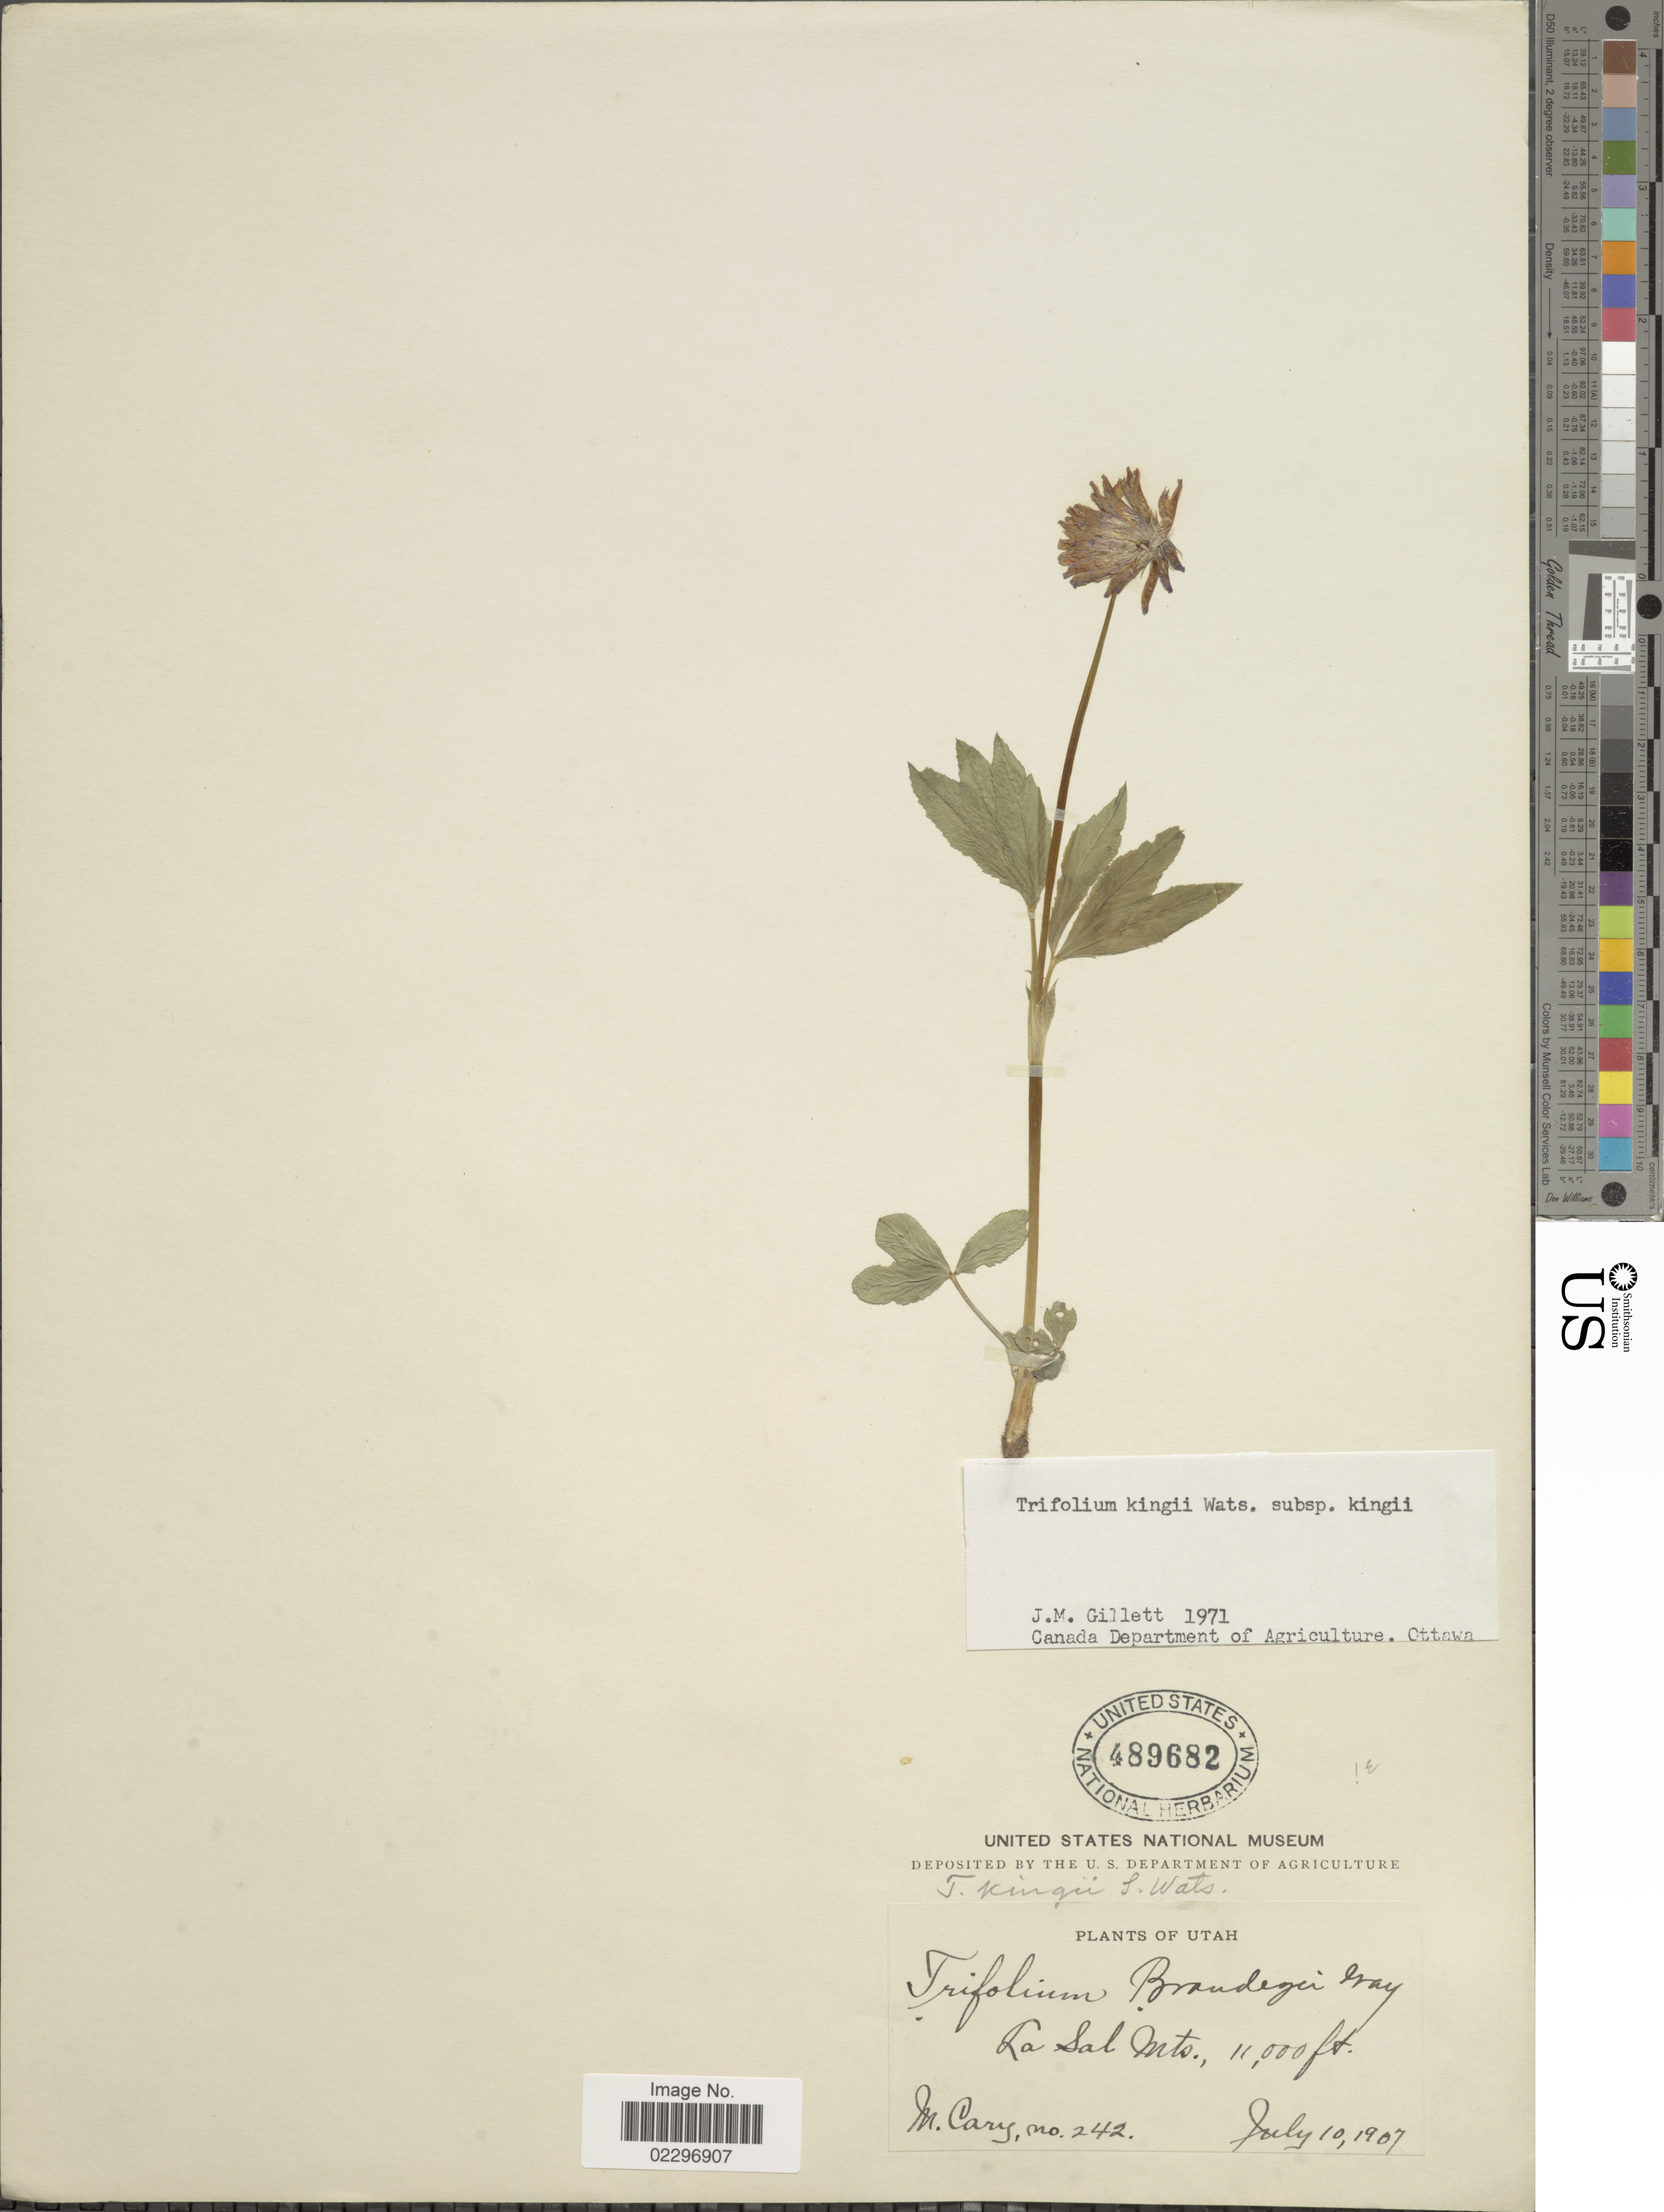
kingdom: Plantae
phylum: Tracheophyta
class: Magnoliopsida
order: Fabales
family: Fabaceae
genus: Trifolium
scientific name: Trifolium kingii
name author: S. Watson in C. King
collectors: M. Cary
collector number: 242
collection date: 1907-07-10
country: United States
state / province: Utah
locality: La Sal Mts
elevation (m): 3353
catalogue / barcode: US 489682